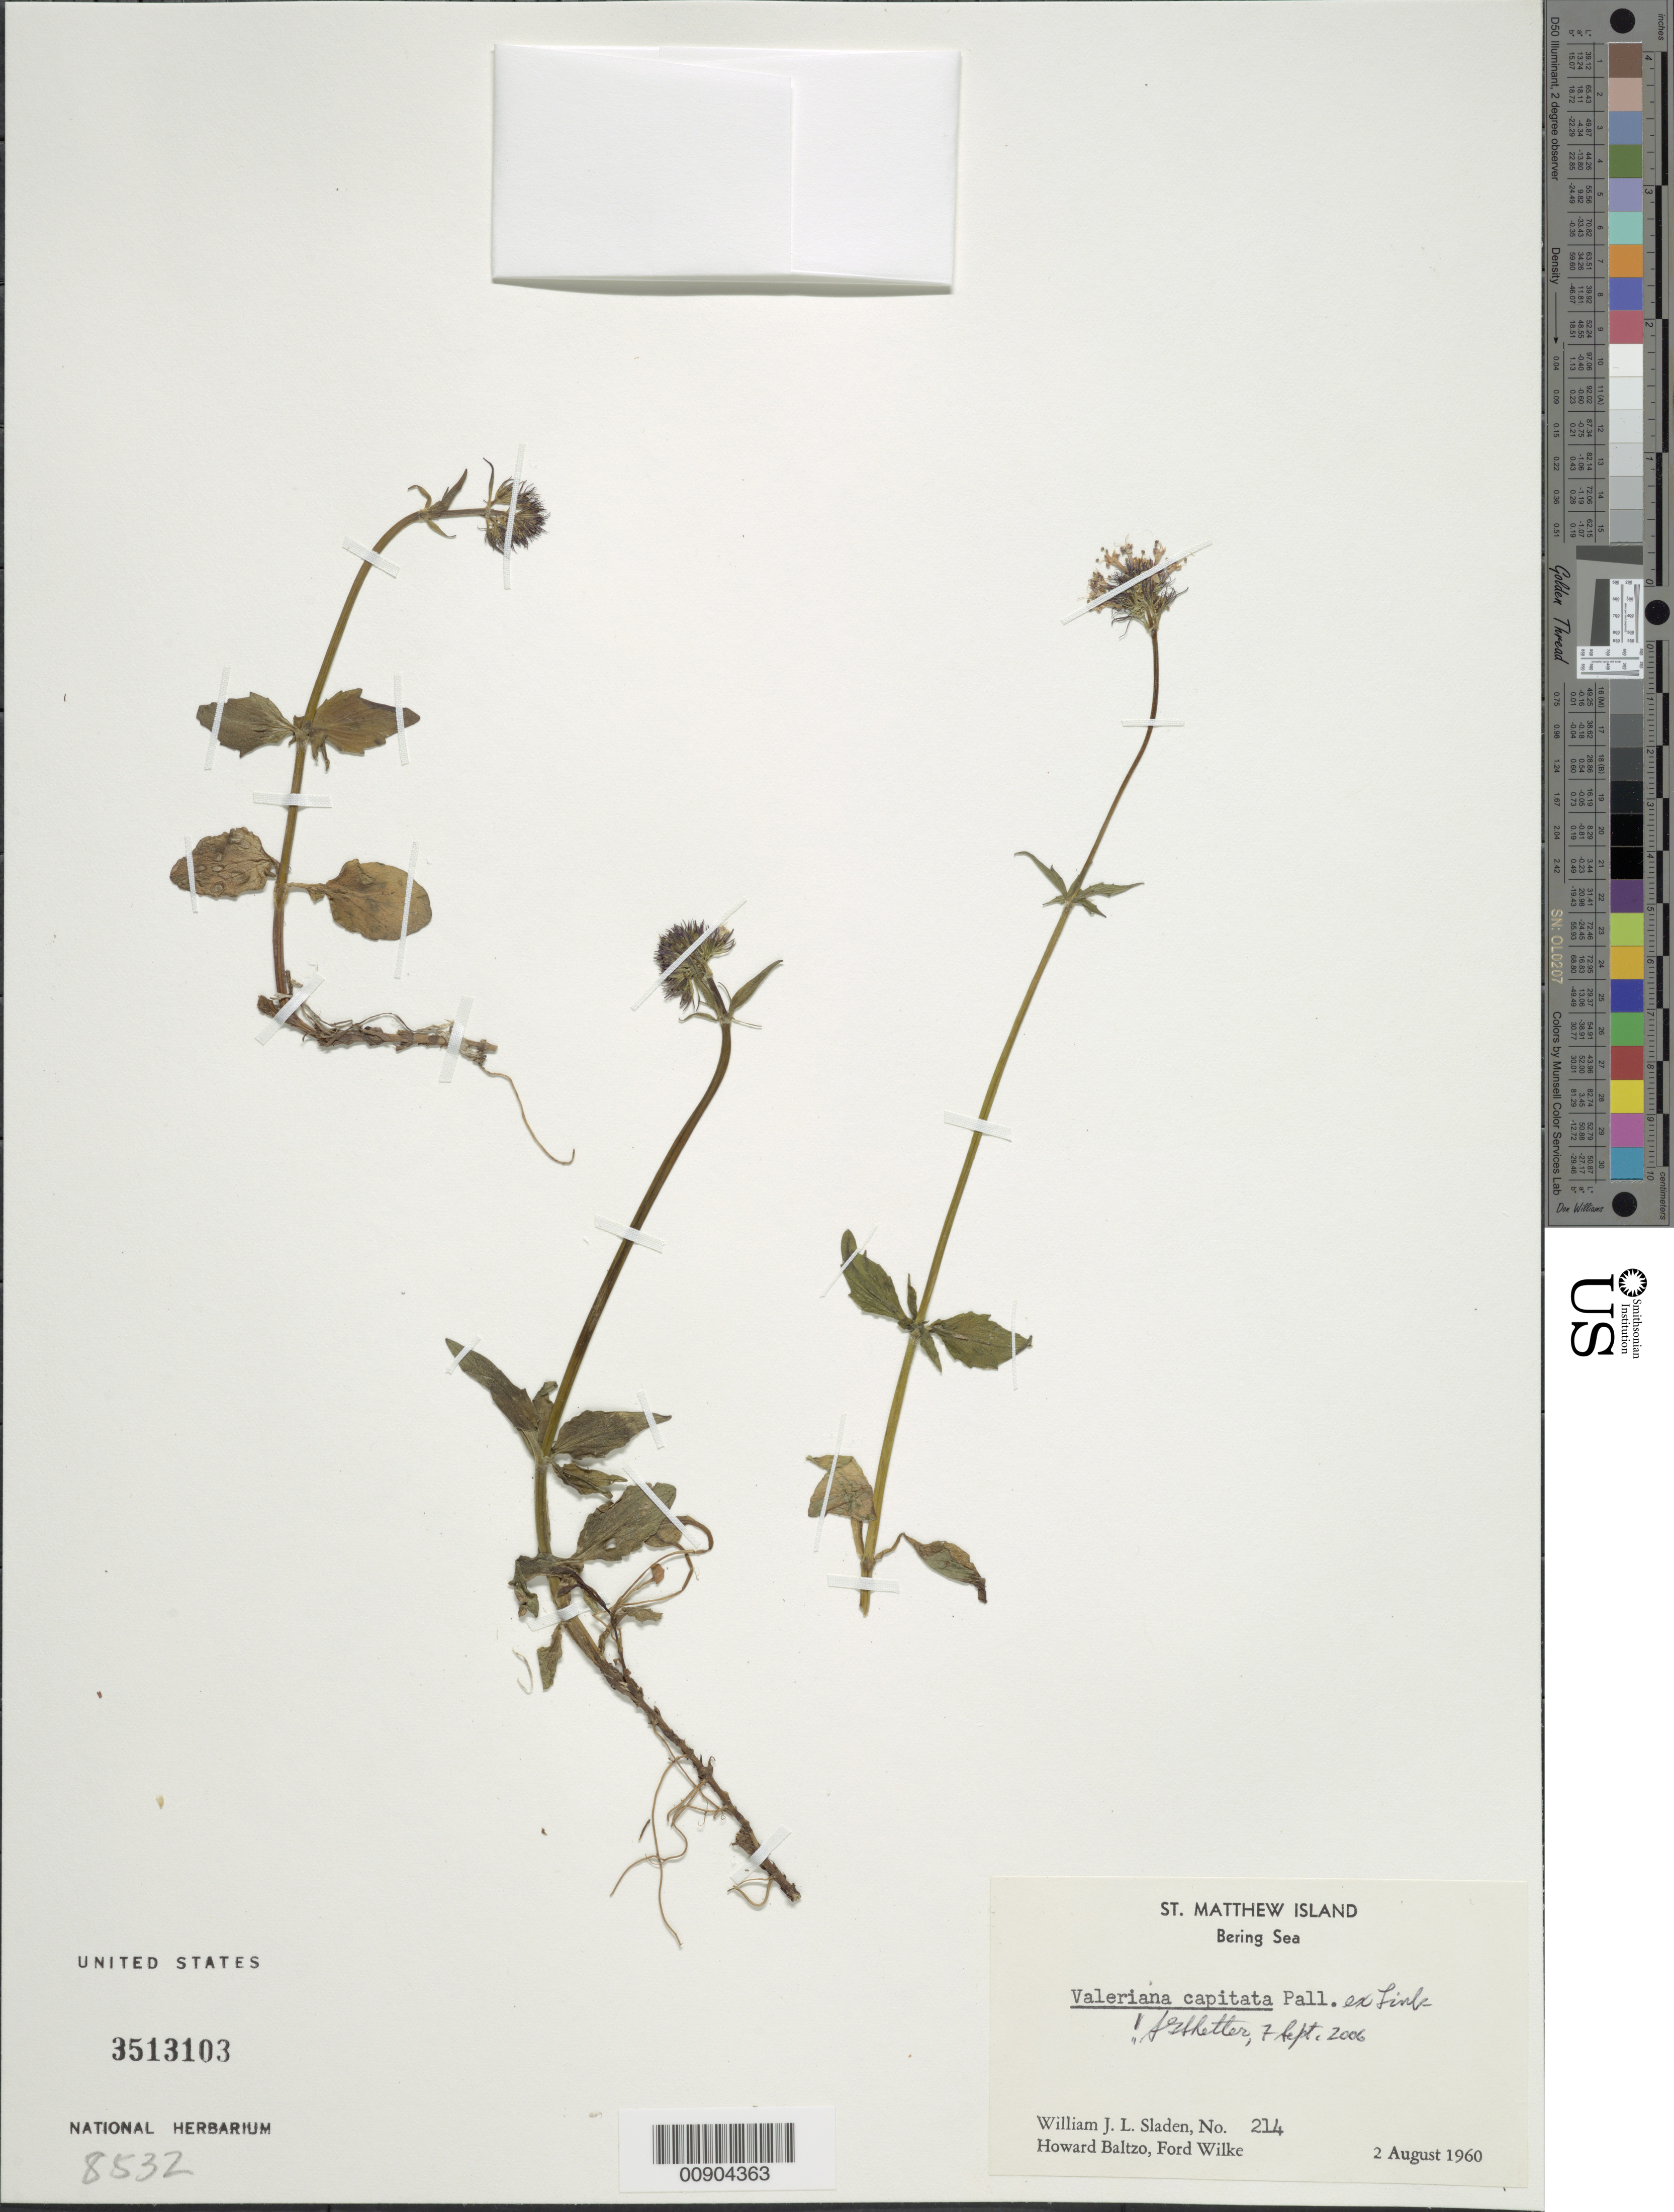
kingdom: Plantae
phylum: Tracheophyta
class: Magnoliopsida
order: Dipsacales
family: Caprifoliaceae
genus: Valeriana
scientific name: Valeriana capitata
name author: Link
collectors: W. Sladen, H. Baltzo & F. Wilke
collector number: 214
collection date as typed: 02 Aug 1960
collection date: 1960-08-02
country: United States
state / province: Alaska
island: St. Matthew Island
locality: St. Matthew Island, Bering Sea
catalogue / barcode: US 3503103